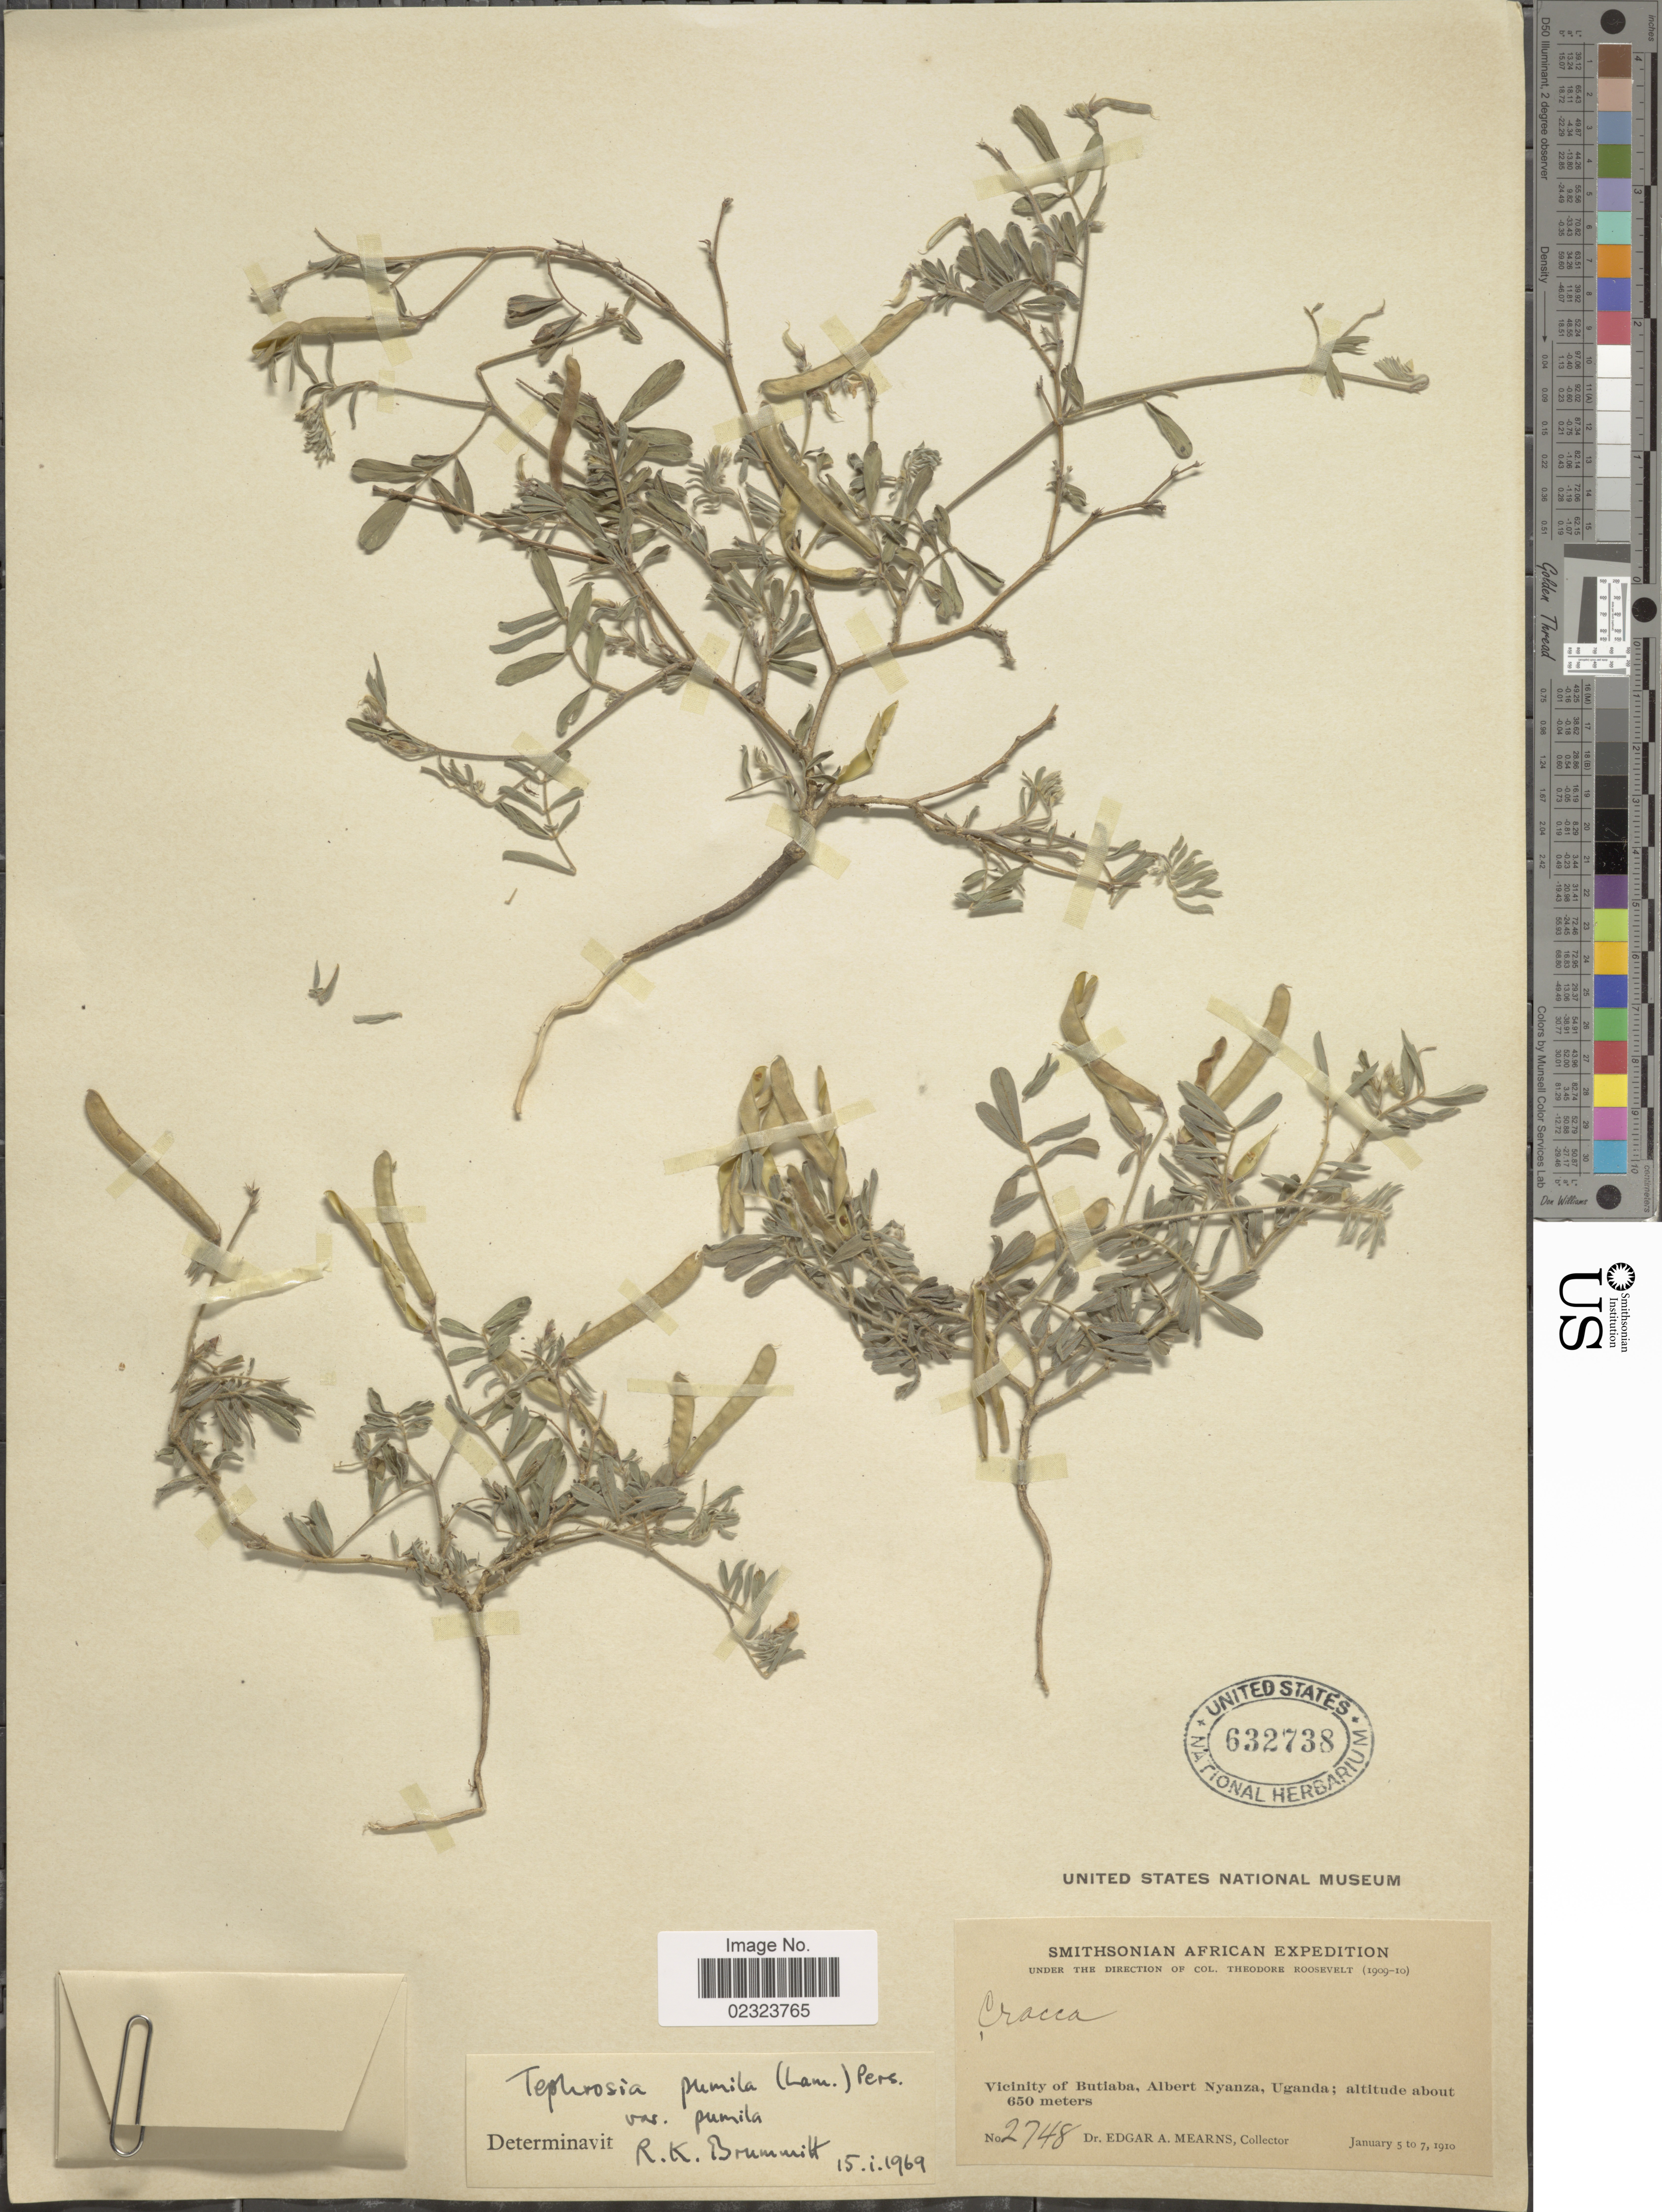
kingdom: Plantae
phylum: Tracheophyta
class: Magnoliopsida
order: Fabales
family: Fabaceae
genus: Tephrosia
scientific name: Tephrosia pumila var. pumila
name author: (Lam.) Pers.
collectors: E. A. Mearns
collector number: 2748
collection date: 1910-01-05/1910-01-07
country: Uganda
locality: Vicinity of Butiaba, Albert Nyanza.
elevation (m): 650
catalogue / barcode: US 632738